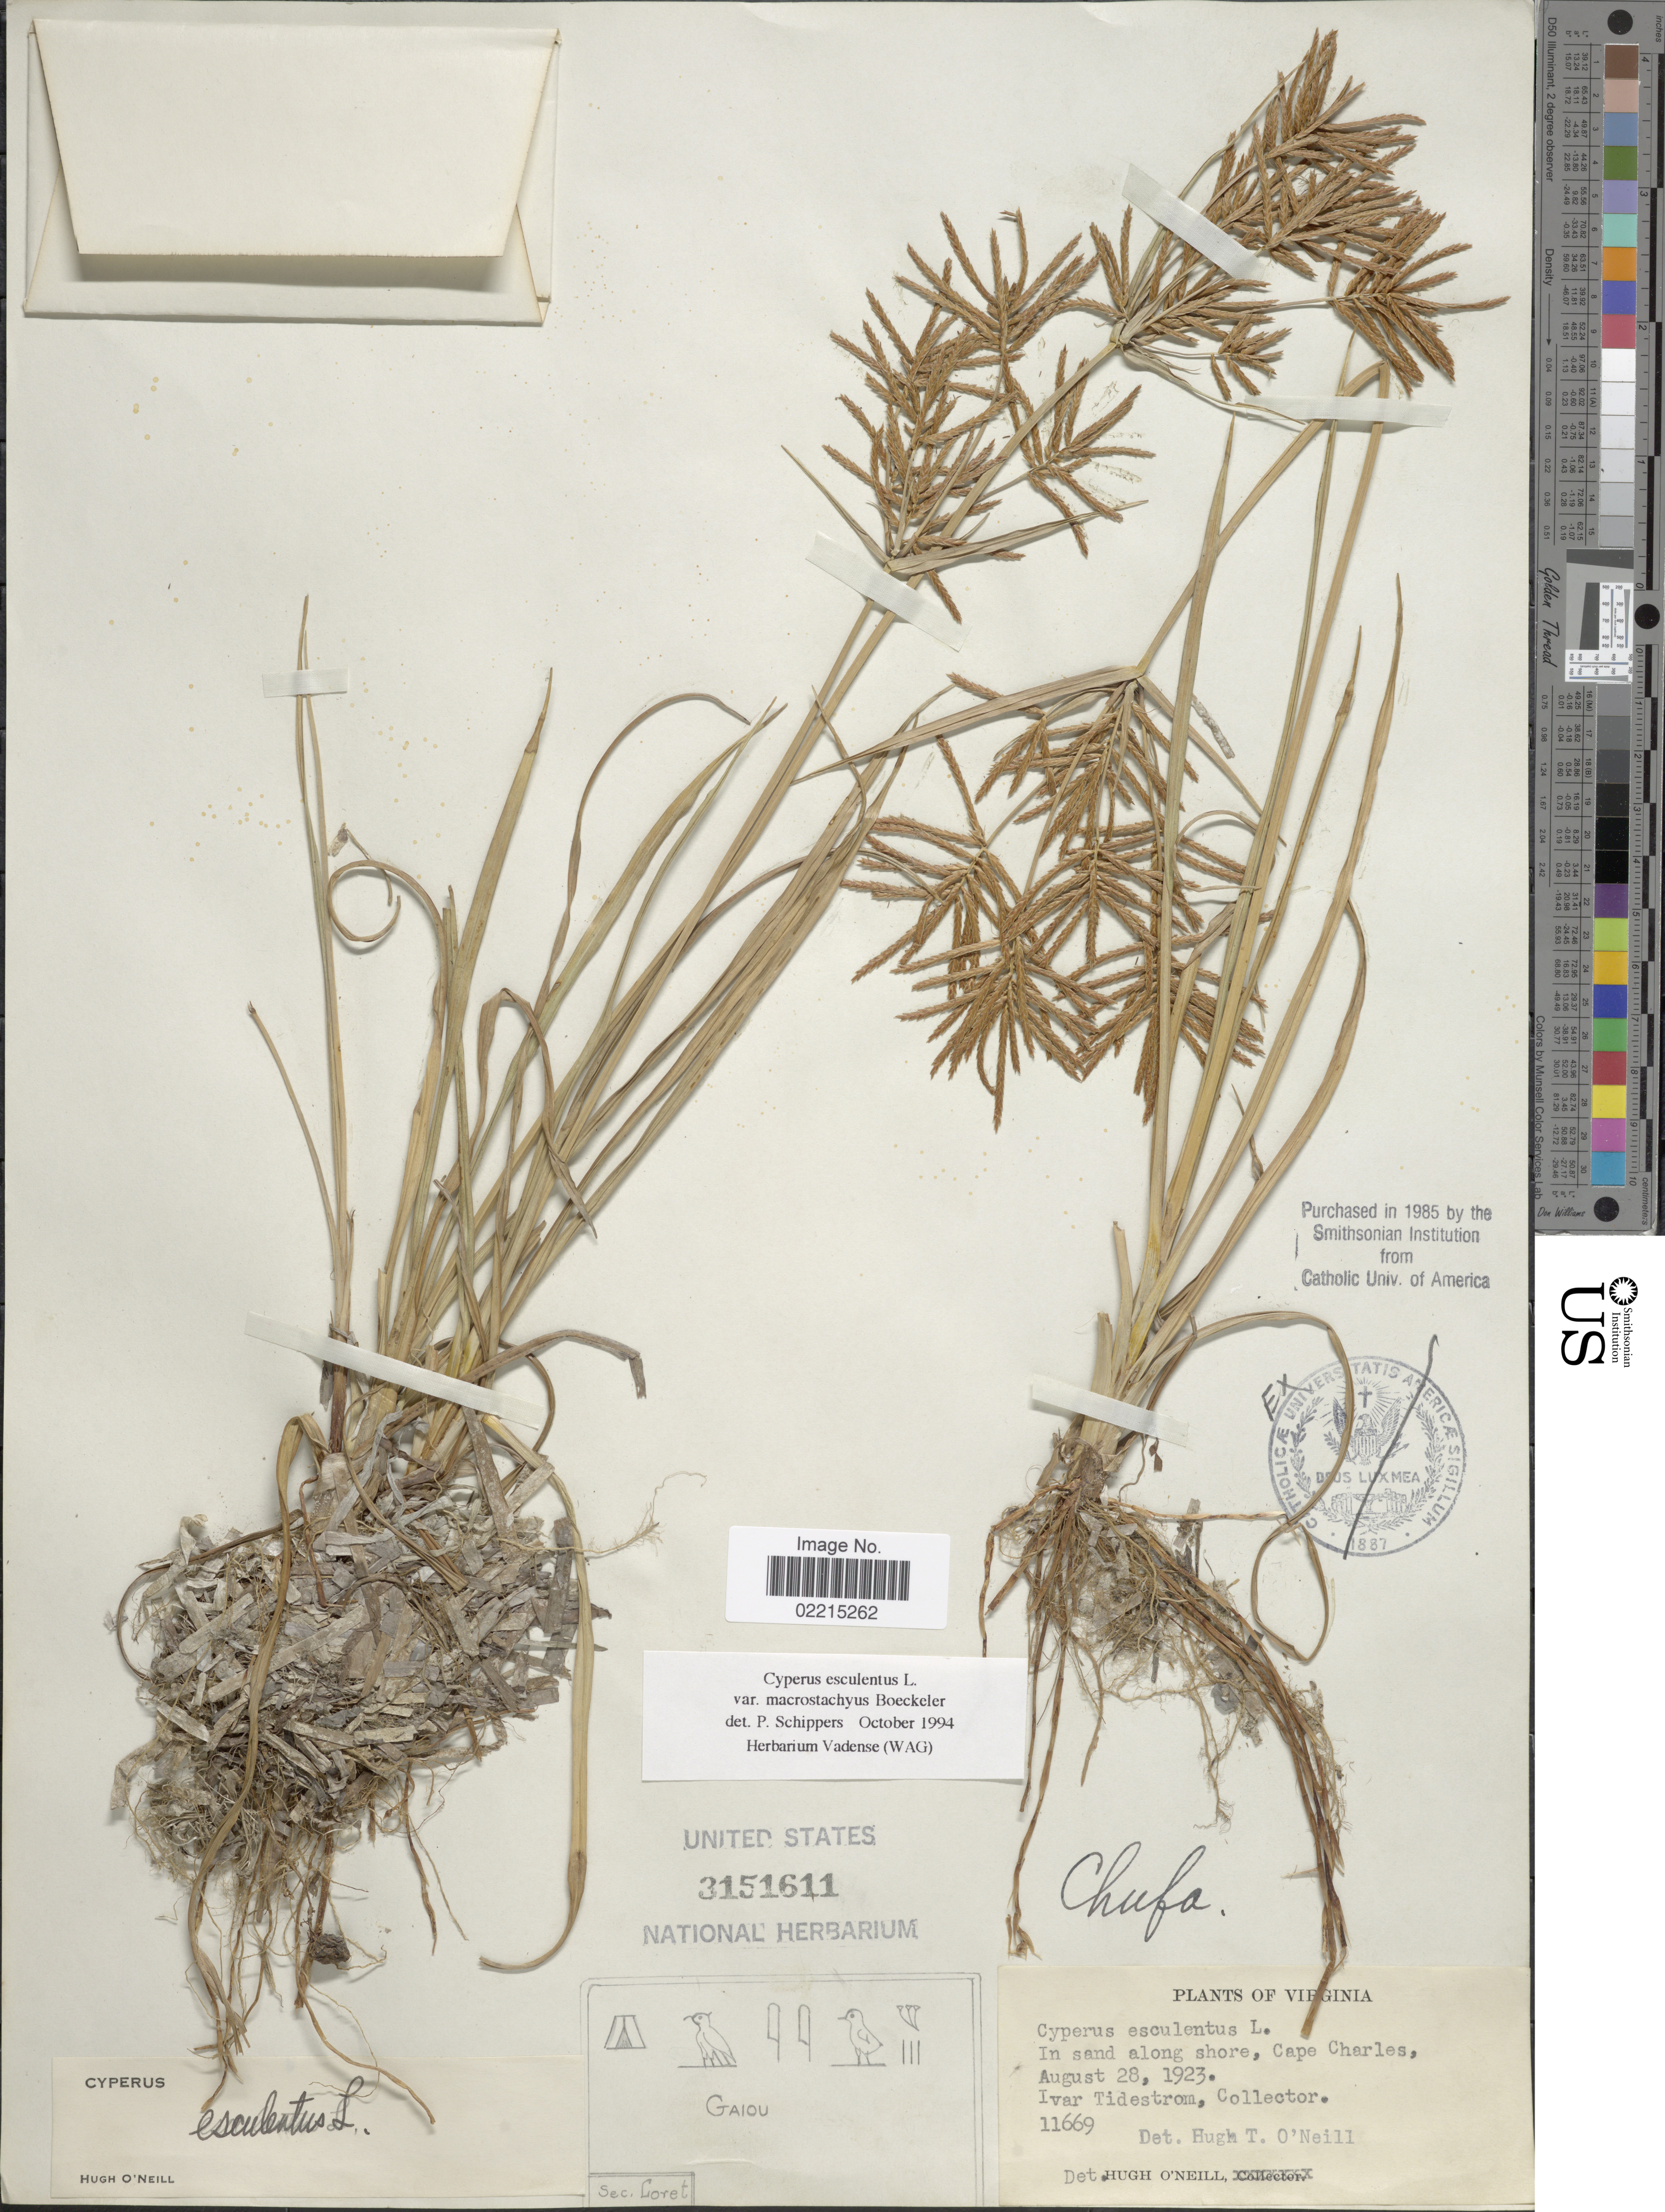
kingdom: Plantae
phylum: Tracheophyta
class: Liliopsida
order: Poales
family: Cyperaceae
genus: Cyperus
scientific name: Cyperus esculentus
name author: L.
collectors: I. F. Tidestrom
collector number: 11669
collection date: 1923-08-28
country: United States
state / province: Virginia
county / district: Accomack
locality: Cape Charles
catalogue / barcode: US 3151611